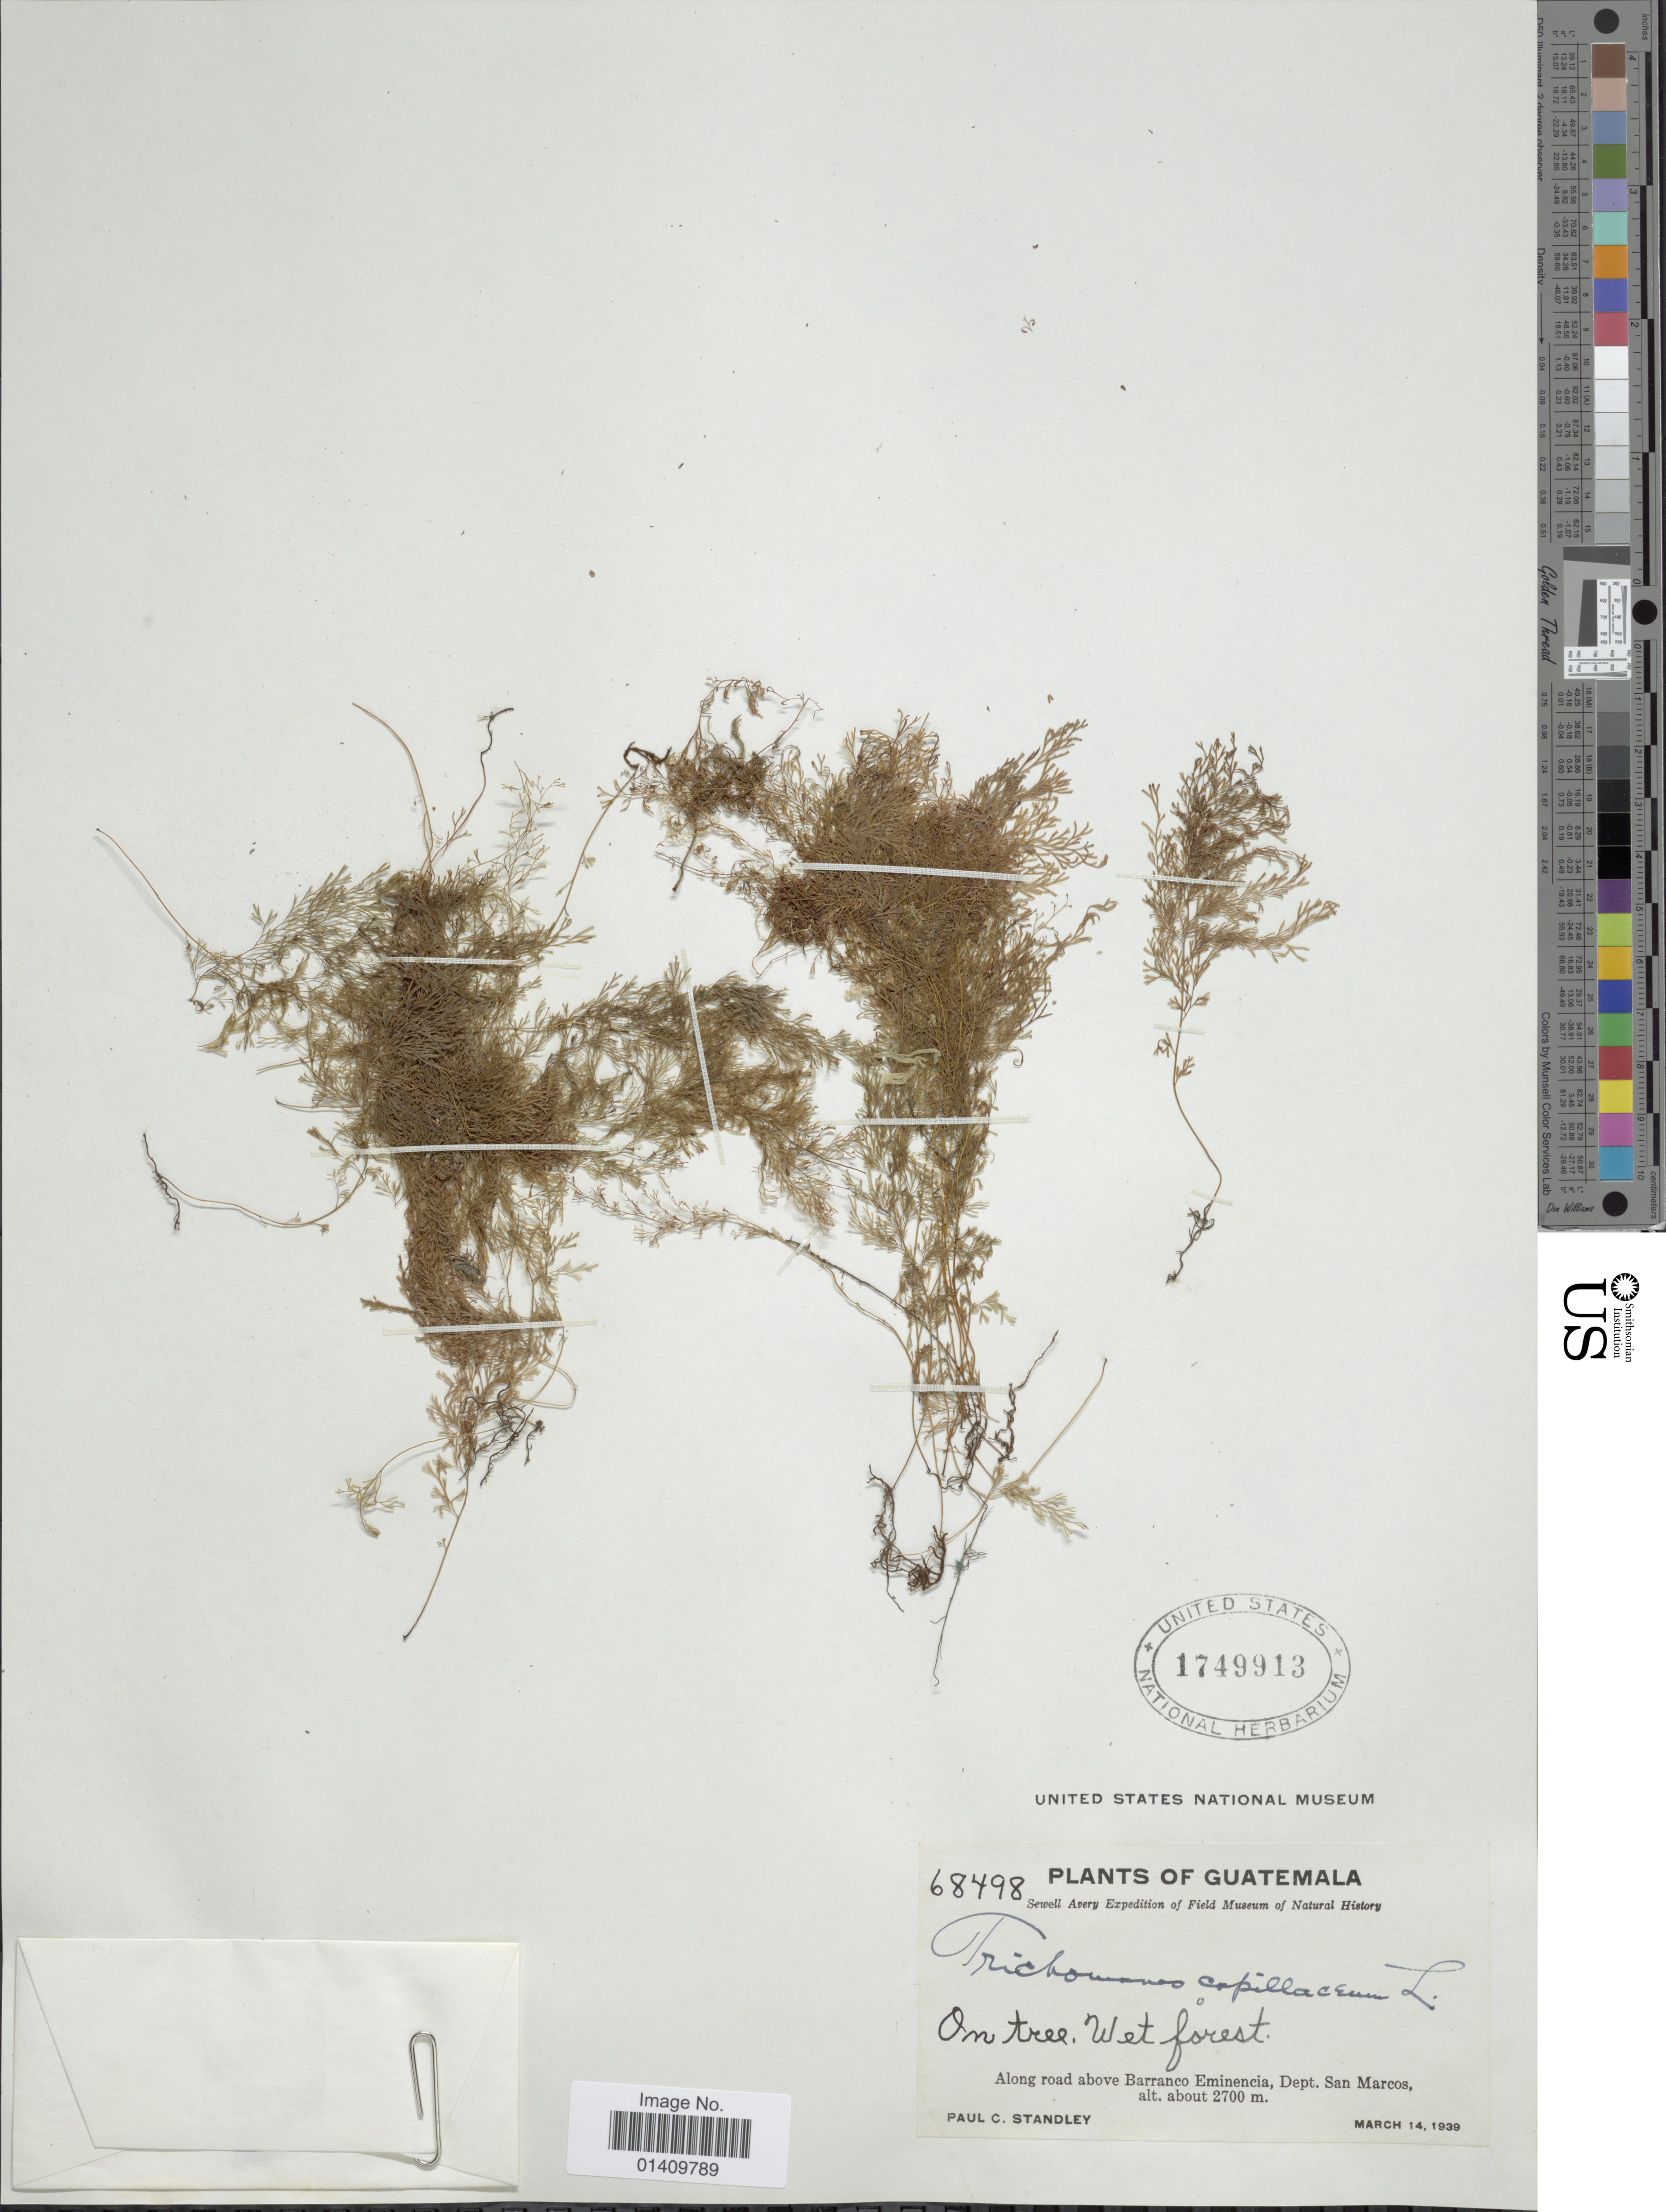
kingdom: Plantae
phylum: Tracheophyta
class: Polypodiopsida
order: Hymenophyllales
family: Hymenophyllaceae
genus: Polyphlebium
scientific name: Polyphlebium capillaceum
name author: (L.) Ebihara & Dubuisson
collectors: P. C. Standley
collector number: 68498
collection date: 1939-03-14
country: Guatemala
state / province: San Marcos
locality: Along road above Barranco Eminencia, dept. San Marcos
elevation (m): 2700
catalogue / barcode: US 1749913